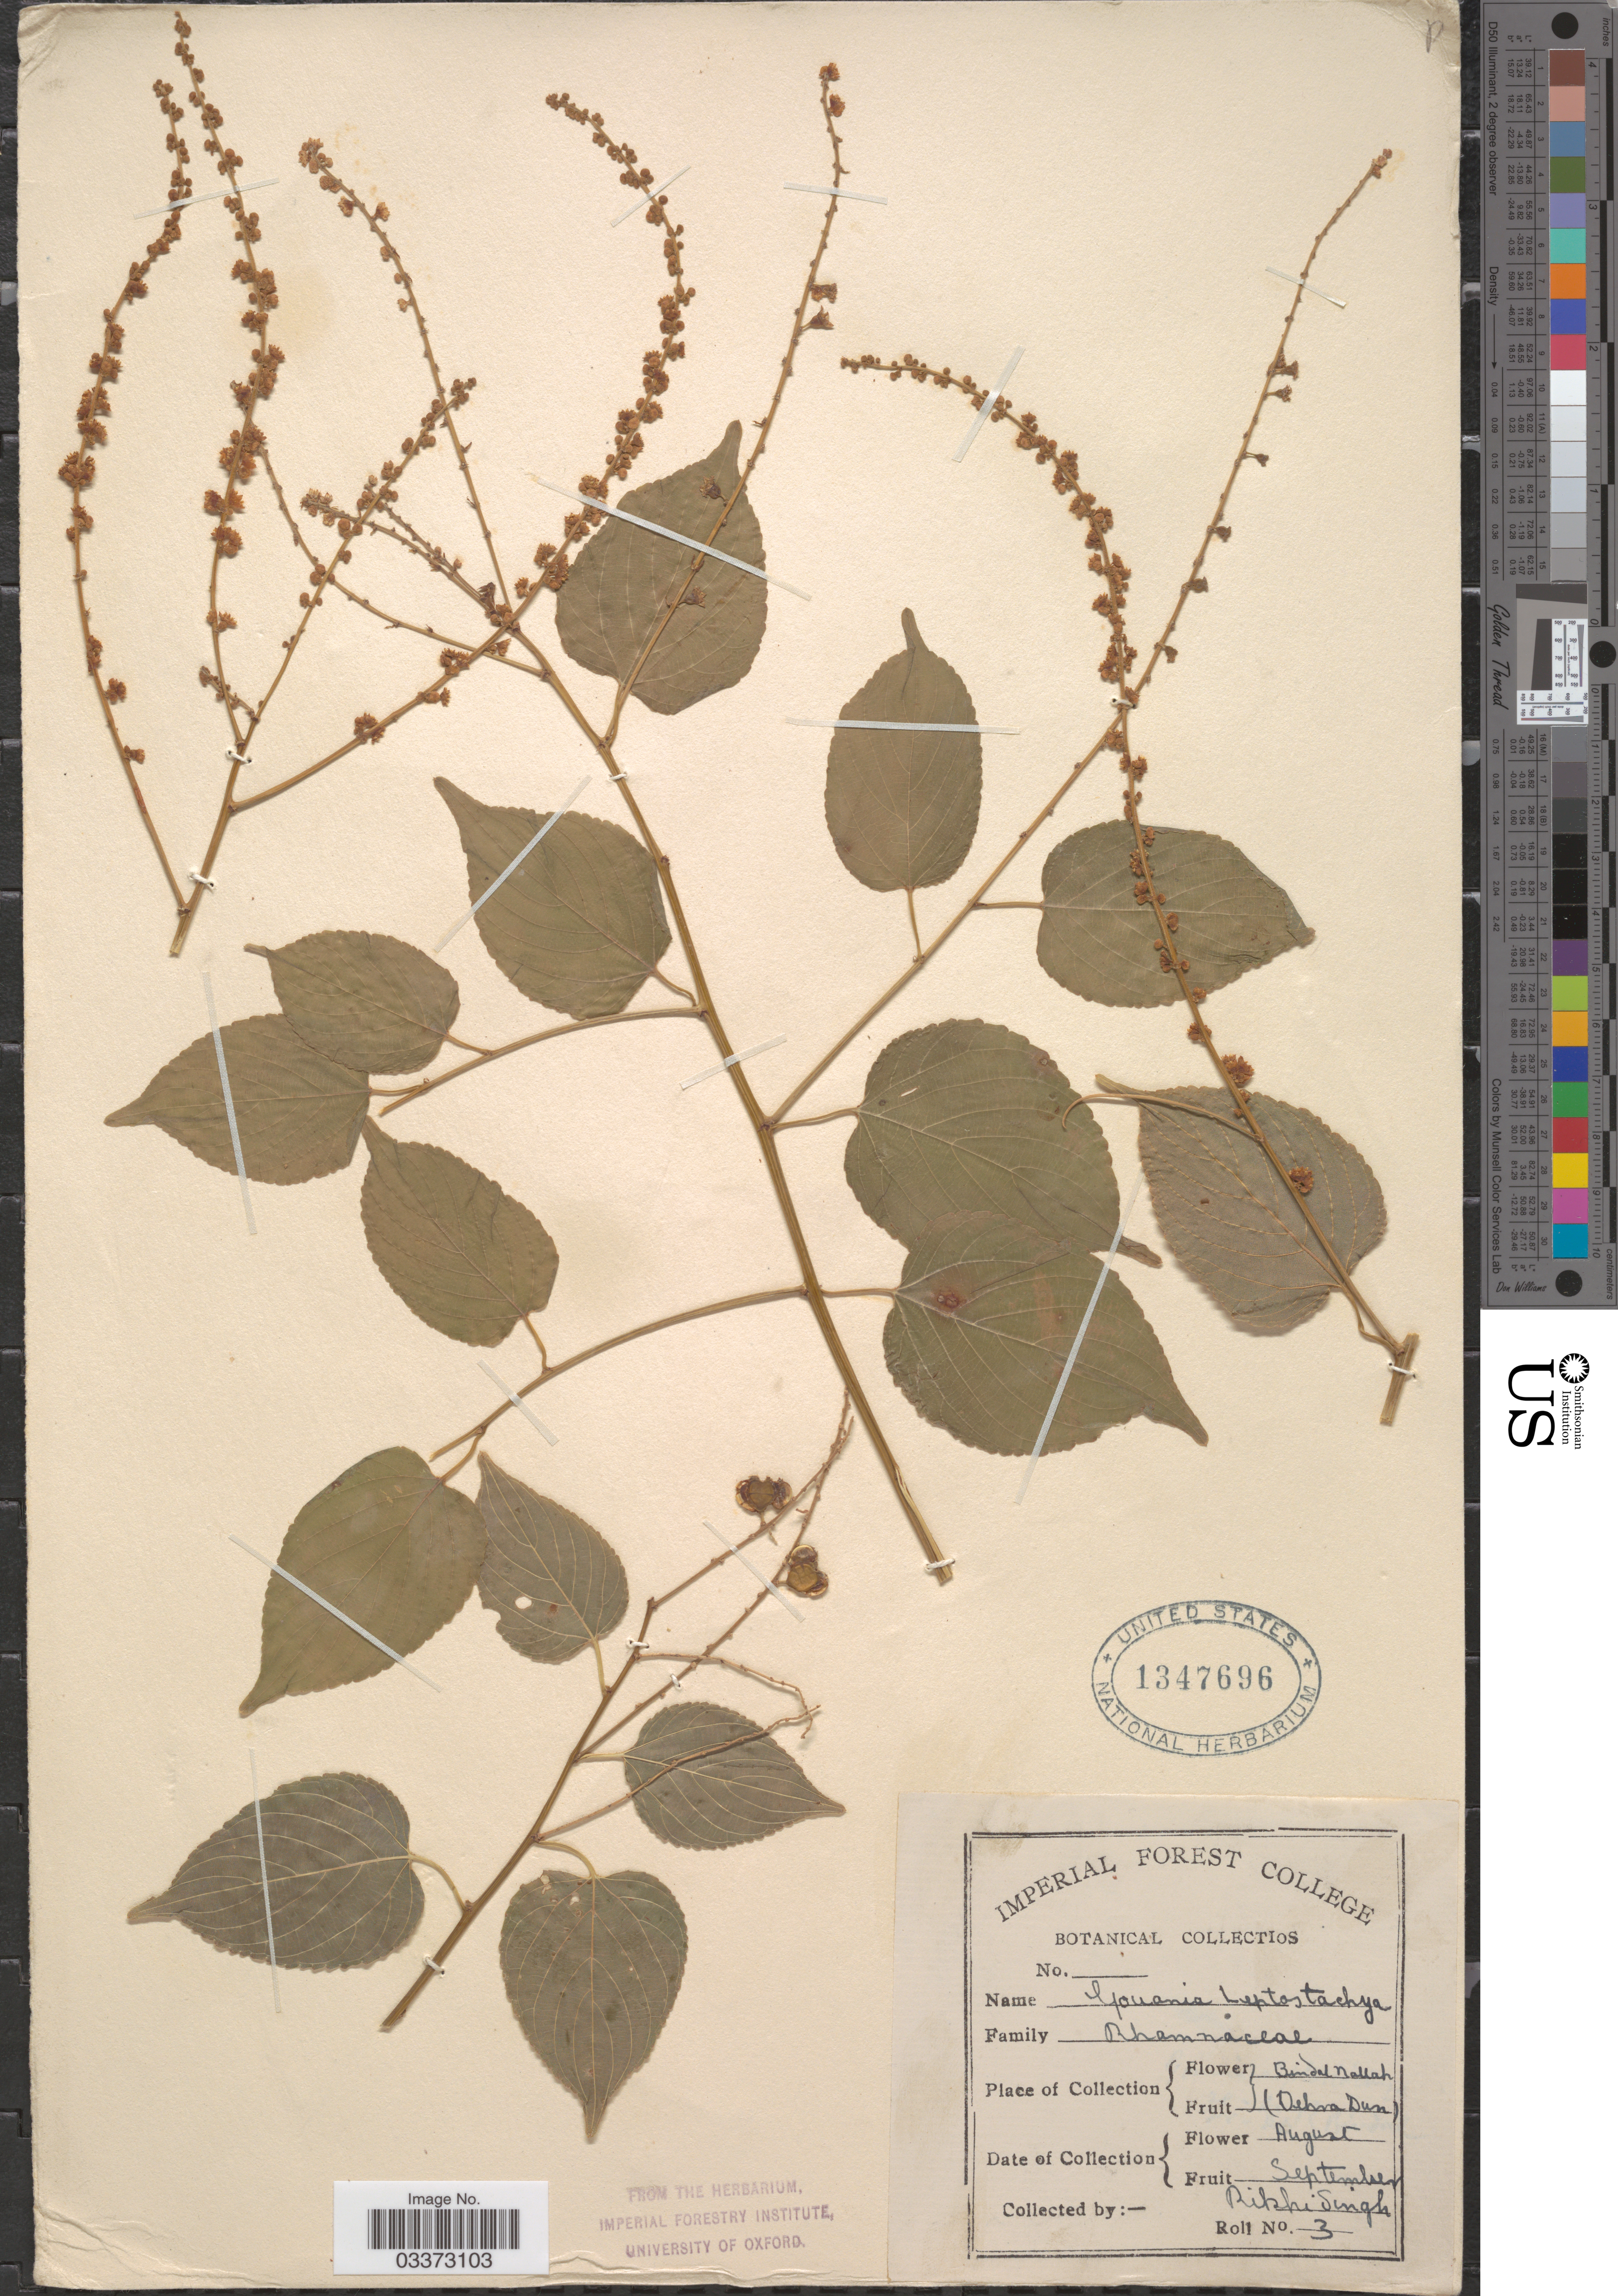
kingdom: Plantae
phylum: Tracheophyta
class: Magnoliopsida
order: Rosales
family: Rhamnaceae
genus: Gouania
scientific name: Gouania leptostachya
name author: DC.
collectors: R. Singh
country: India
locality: Bindal Nala. (Dehra Dun).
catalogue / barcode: US 1347696